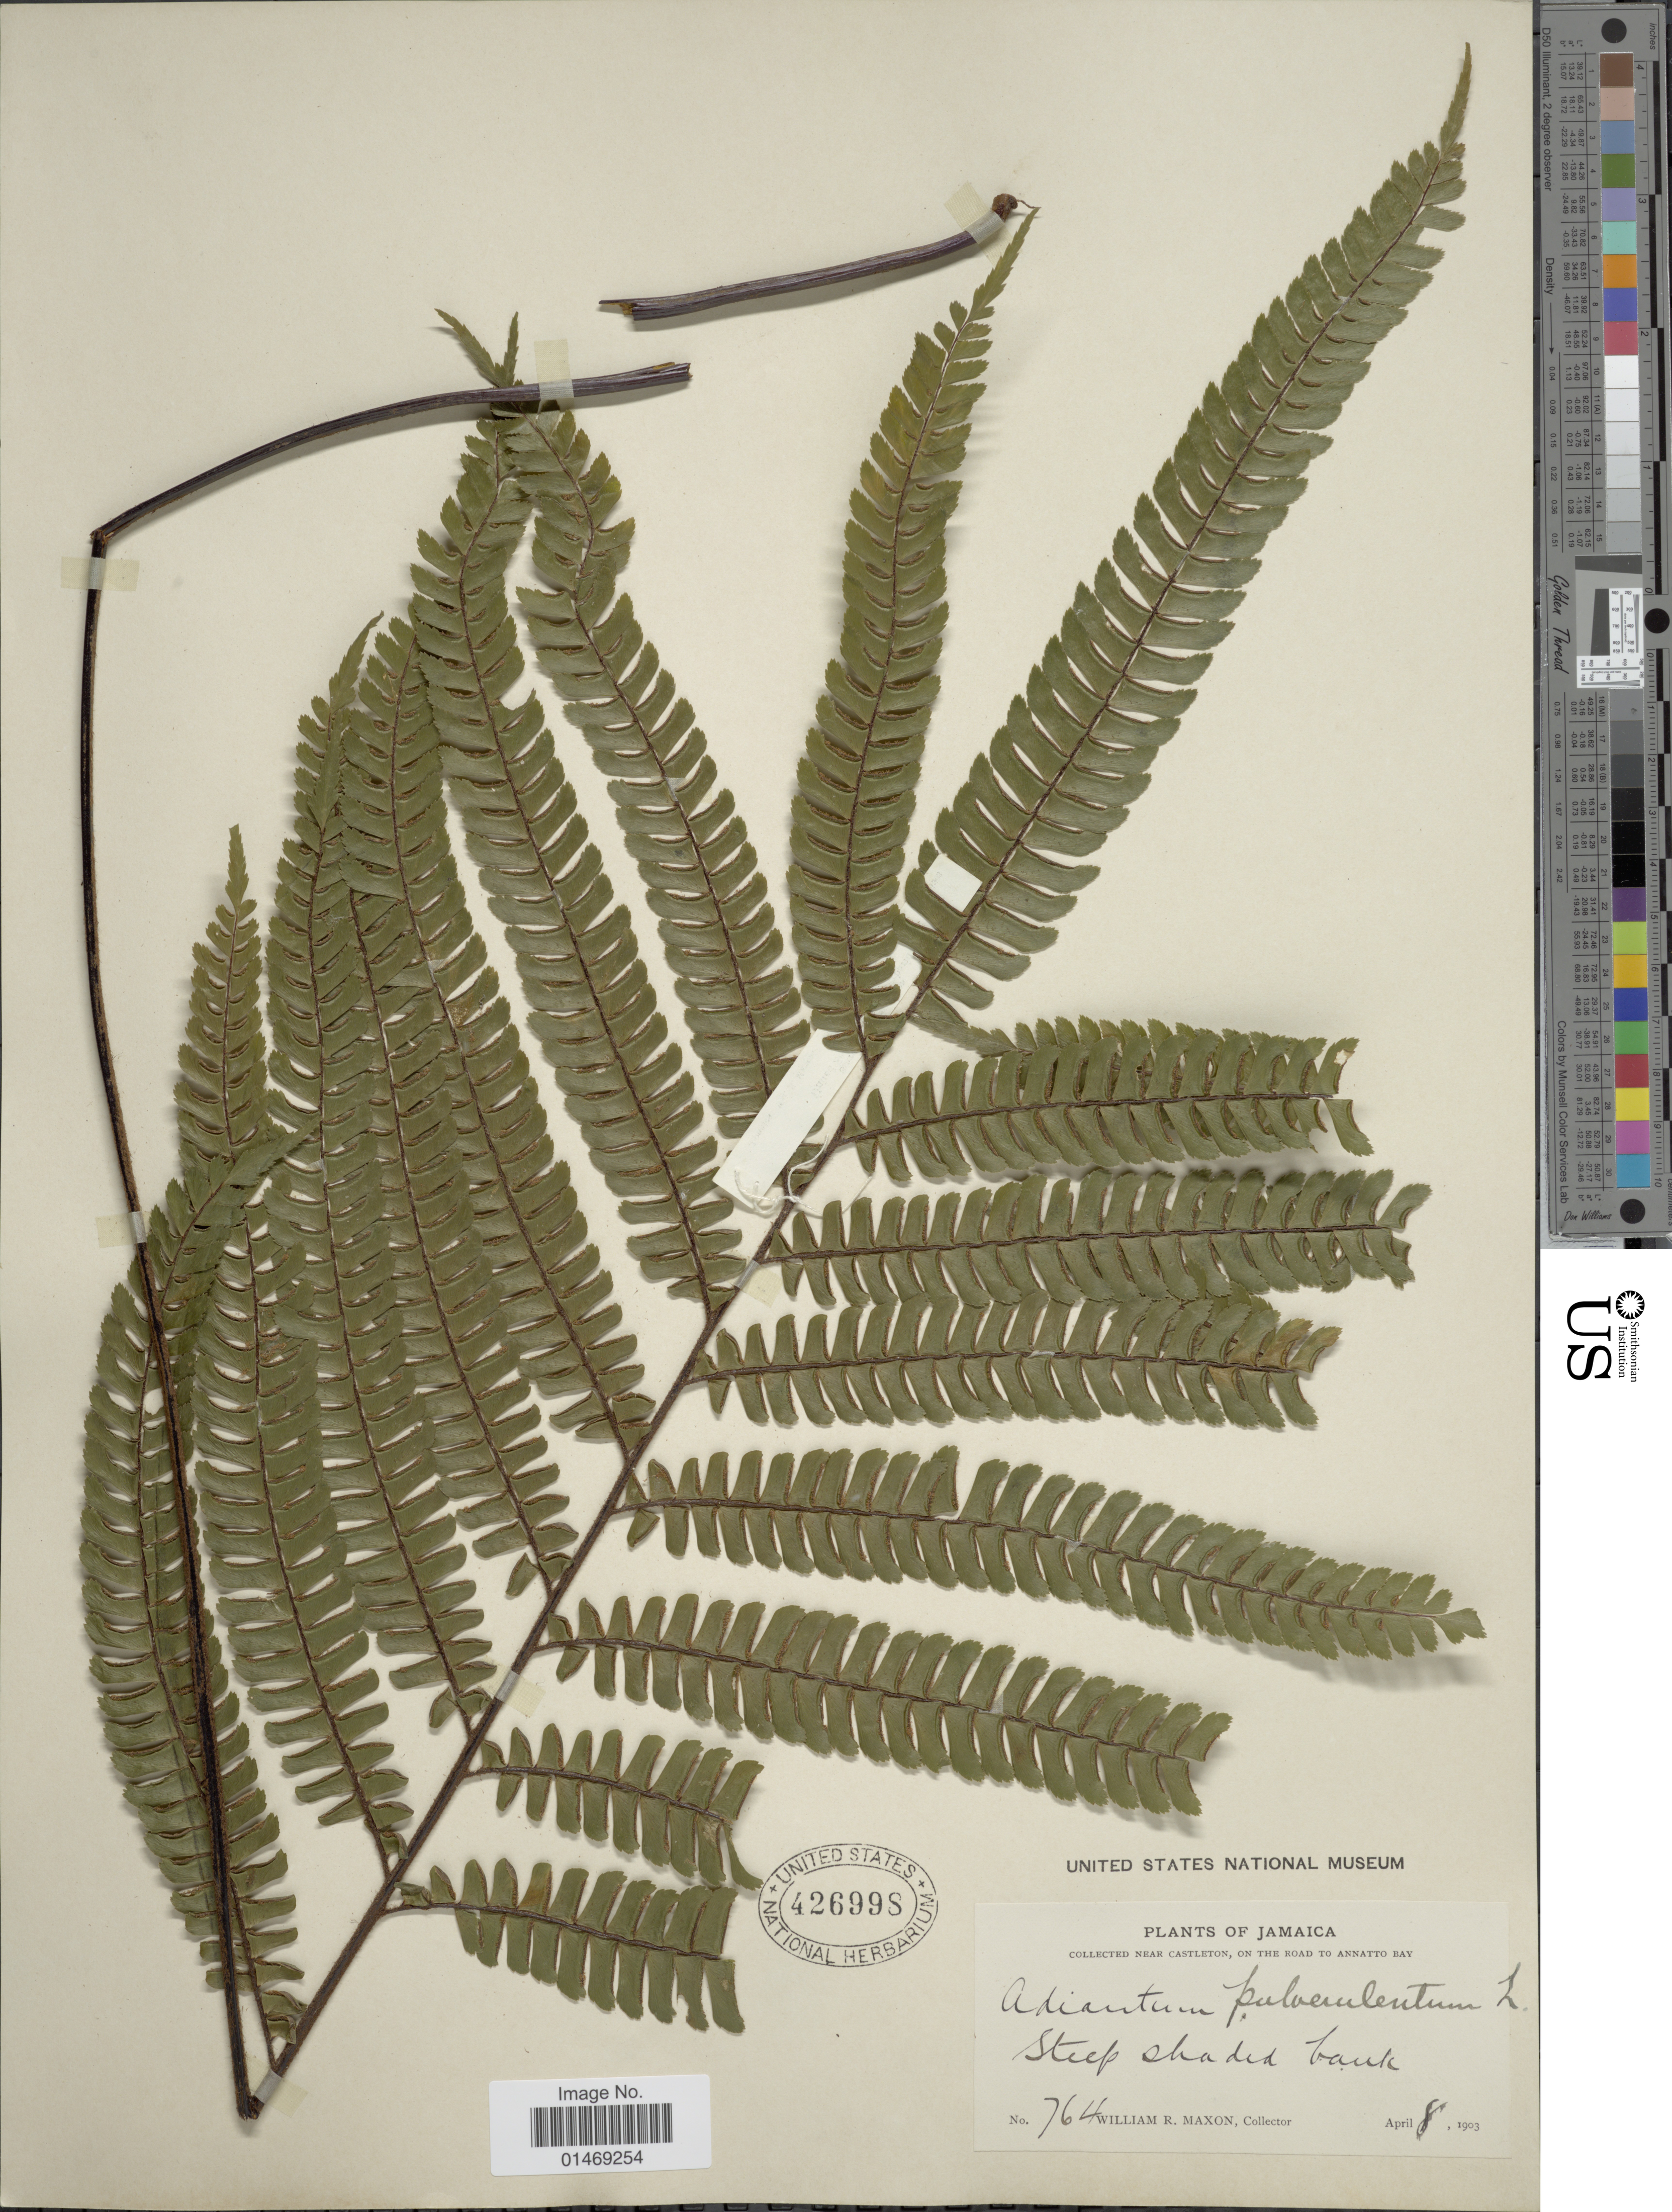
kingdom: Plantae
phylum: Tracheophyta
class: Polypodiopsida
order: Polypodiales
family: Pteridaceae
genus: Adiantum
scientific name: Adiantum pulverulentum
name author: L.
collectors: W. R. Maxon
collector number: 764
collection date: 1903-04-08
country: Jamaica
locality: Near Castleton, on the road to Annato bay, Steep shaded bank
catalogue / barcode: US 426998